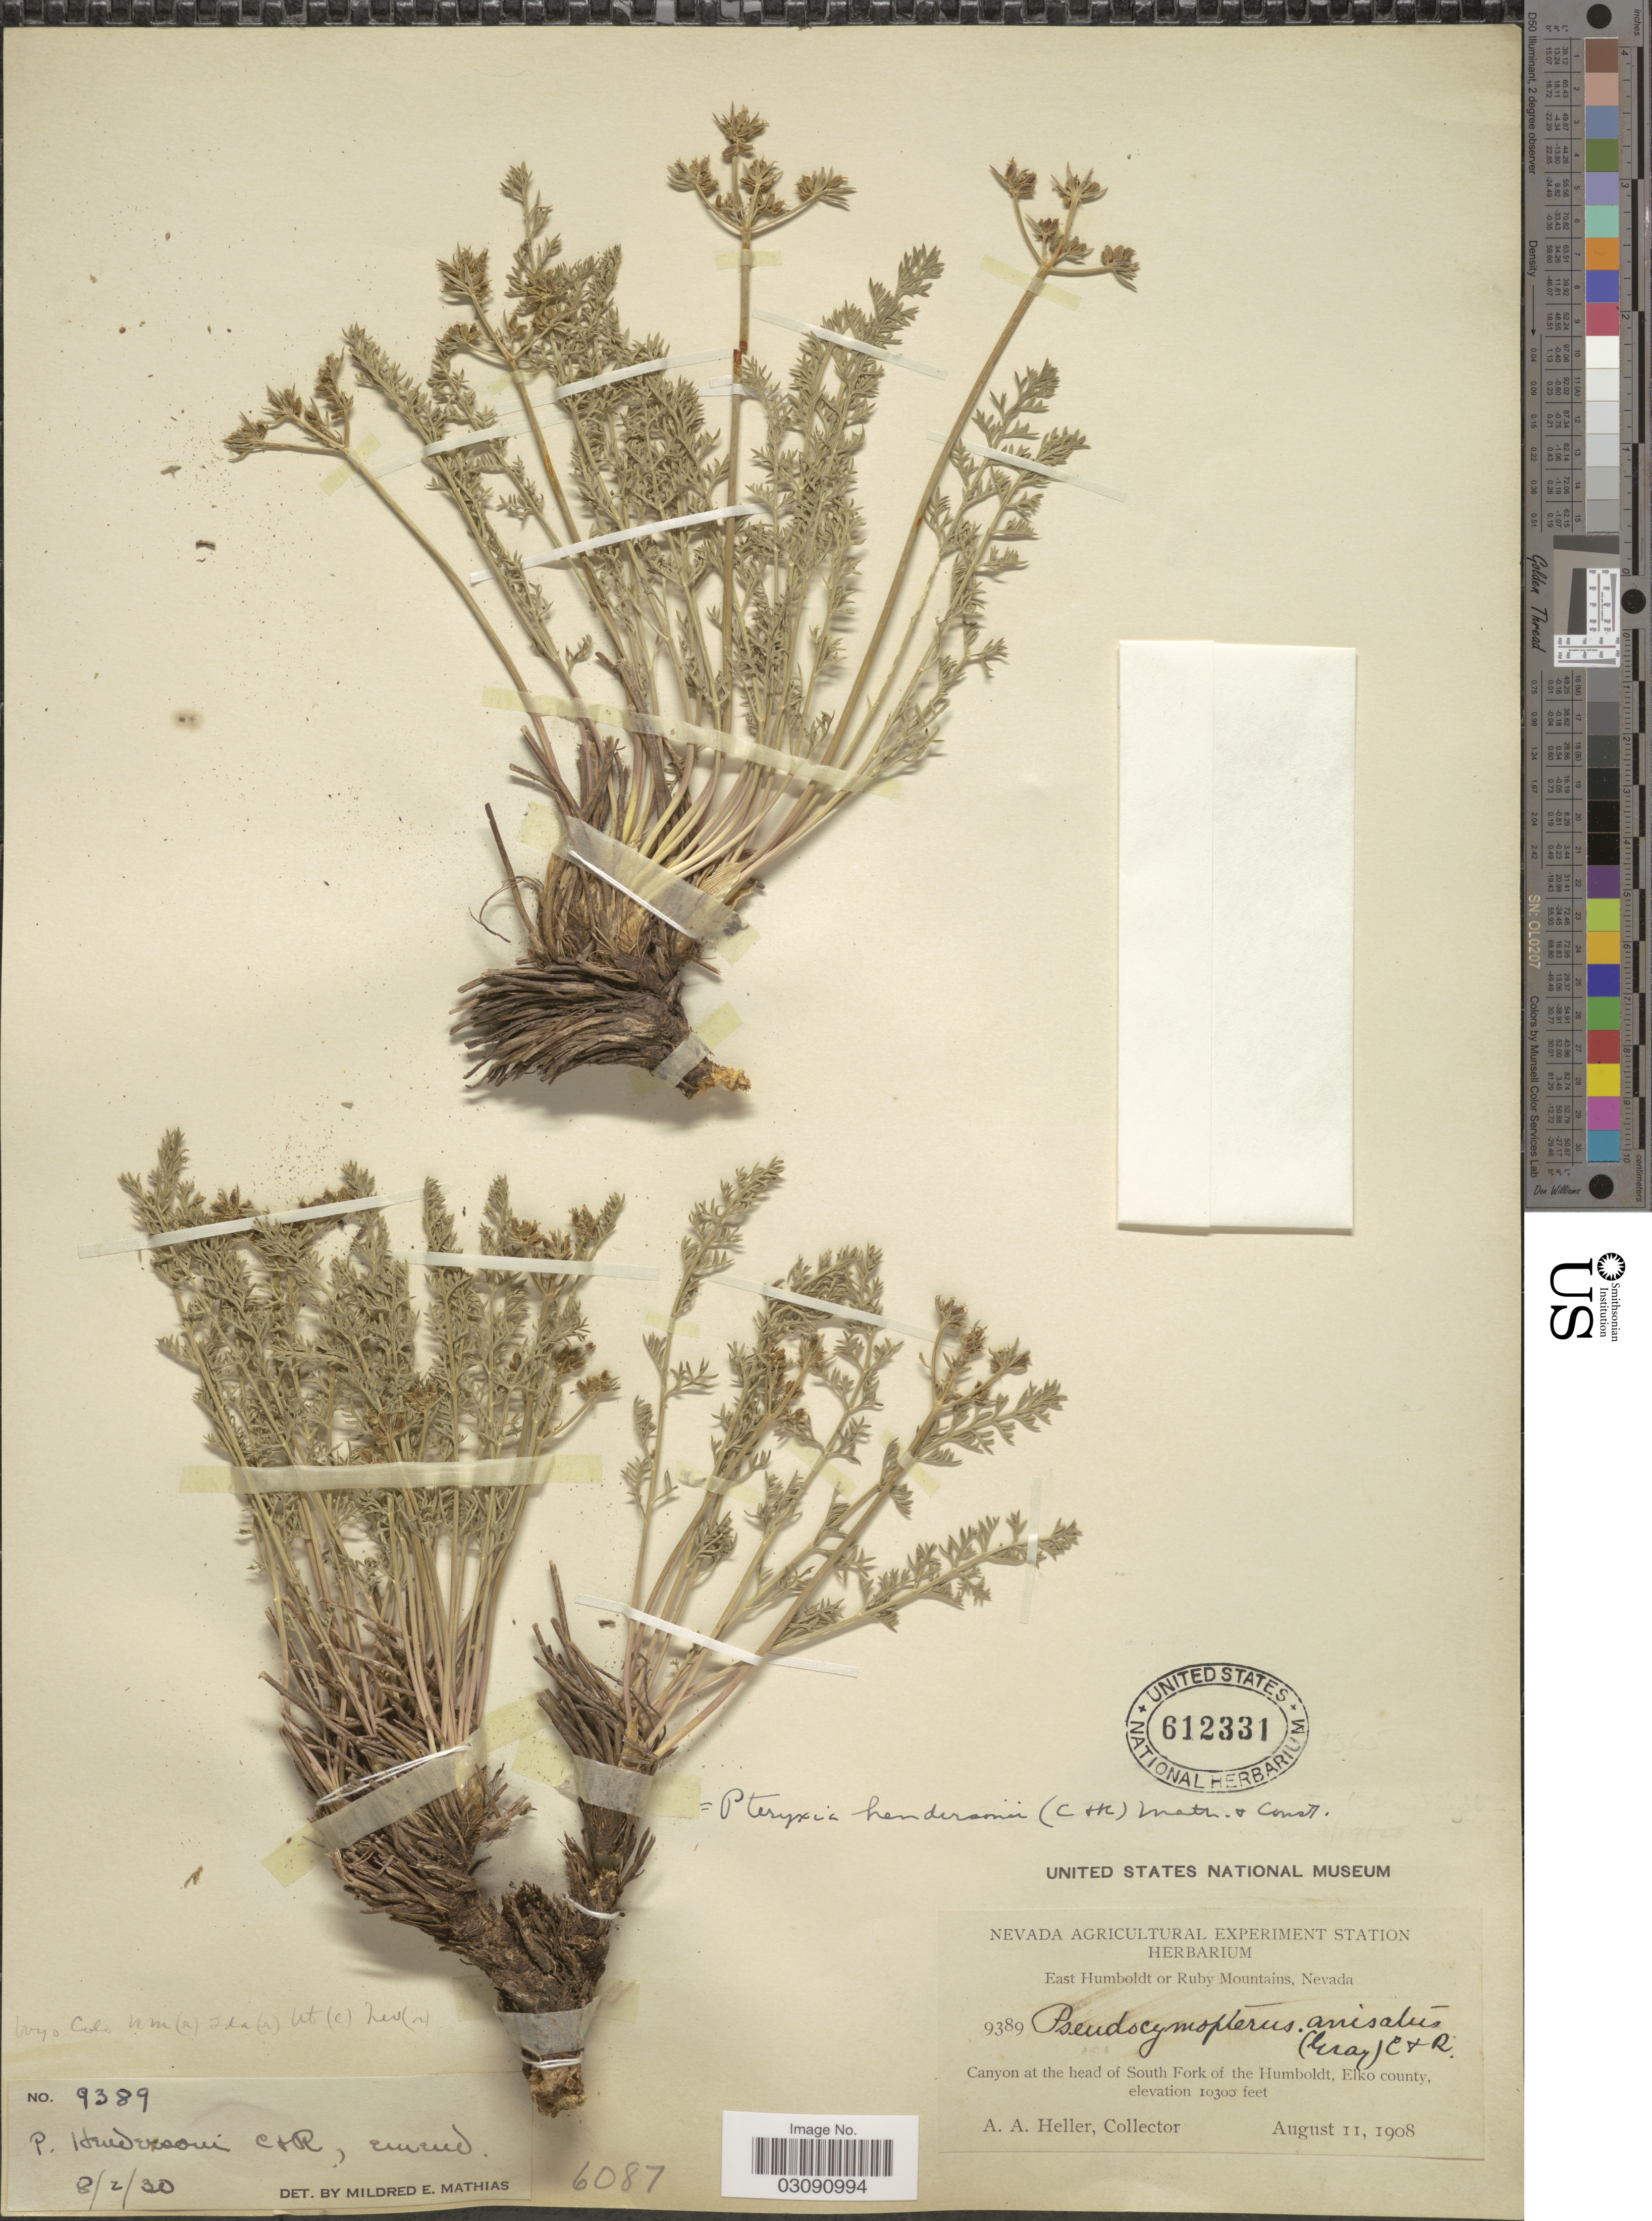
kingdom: Plantae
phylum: Tracheophyta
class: Magnoliopsida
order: Apiales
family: Apiaceae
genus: Pteryxia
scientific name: Pteryxia hendersonii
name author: (J.M. Coult. & Rose) Mathias & Constance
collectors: A. A. Heller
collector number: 9389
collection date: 1908-08-11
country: United States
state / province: Nevada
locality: East Humboldt or Ruby Mountains, Canyon at the head of South Fork of the Humboldt, Elko County.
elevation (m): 3139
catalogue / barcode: US 612331